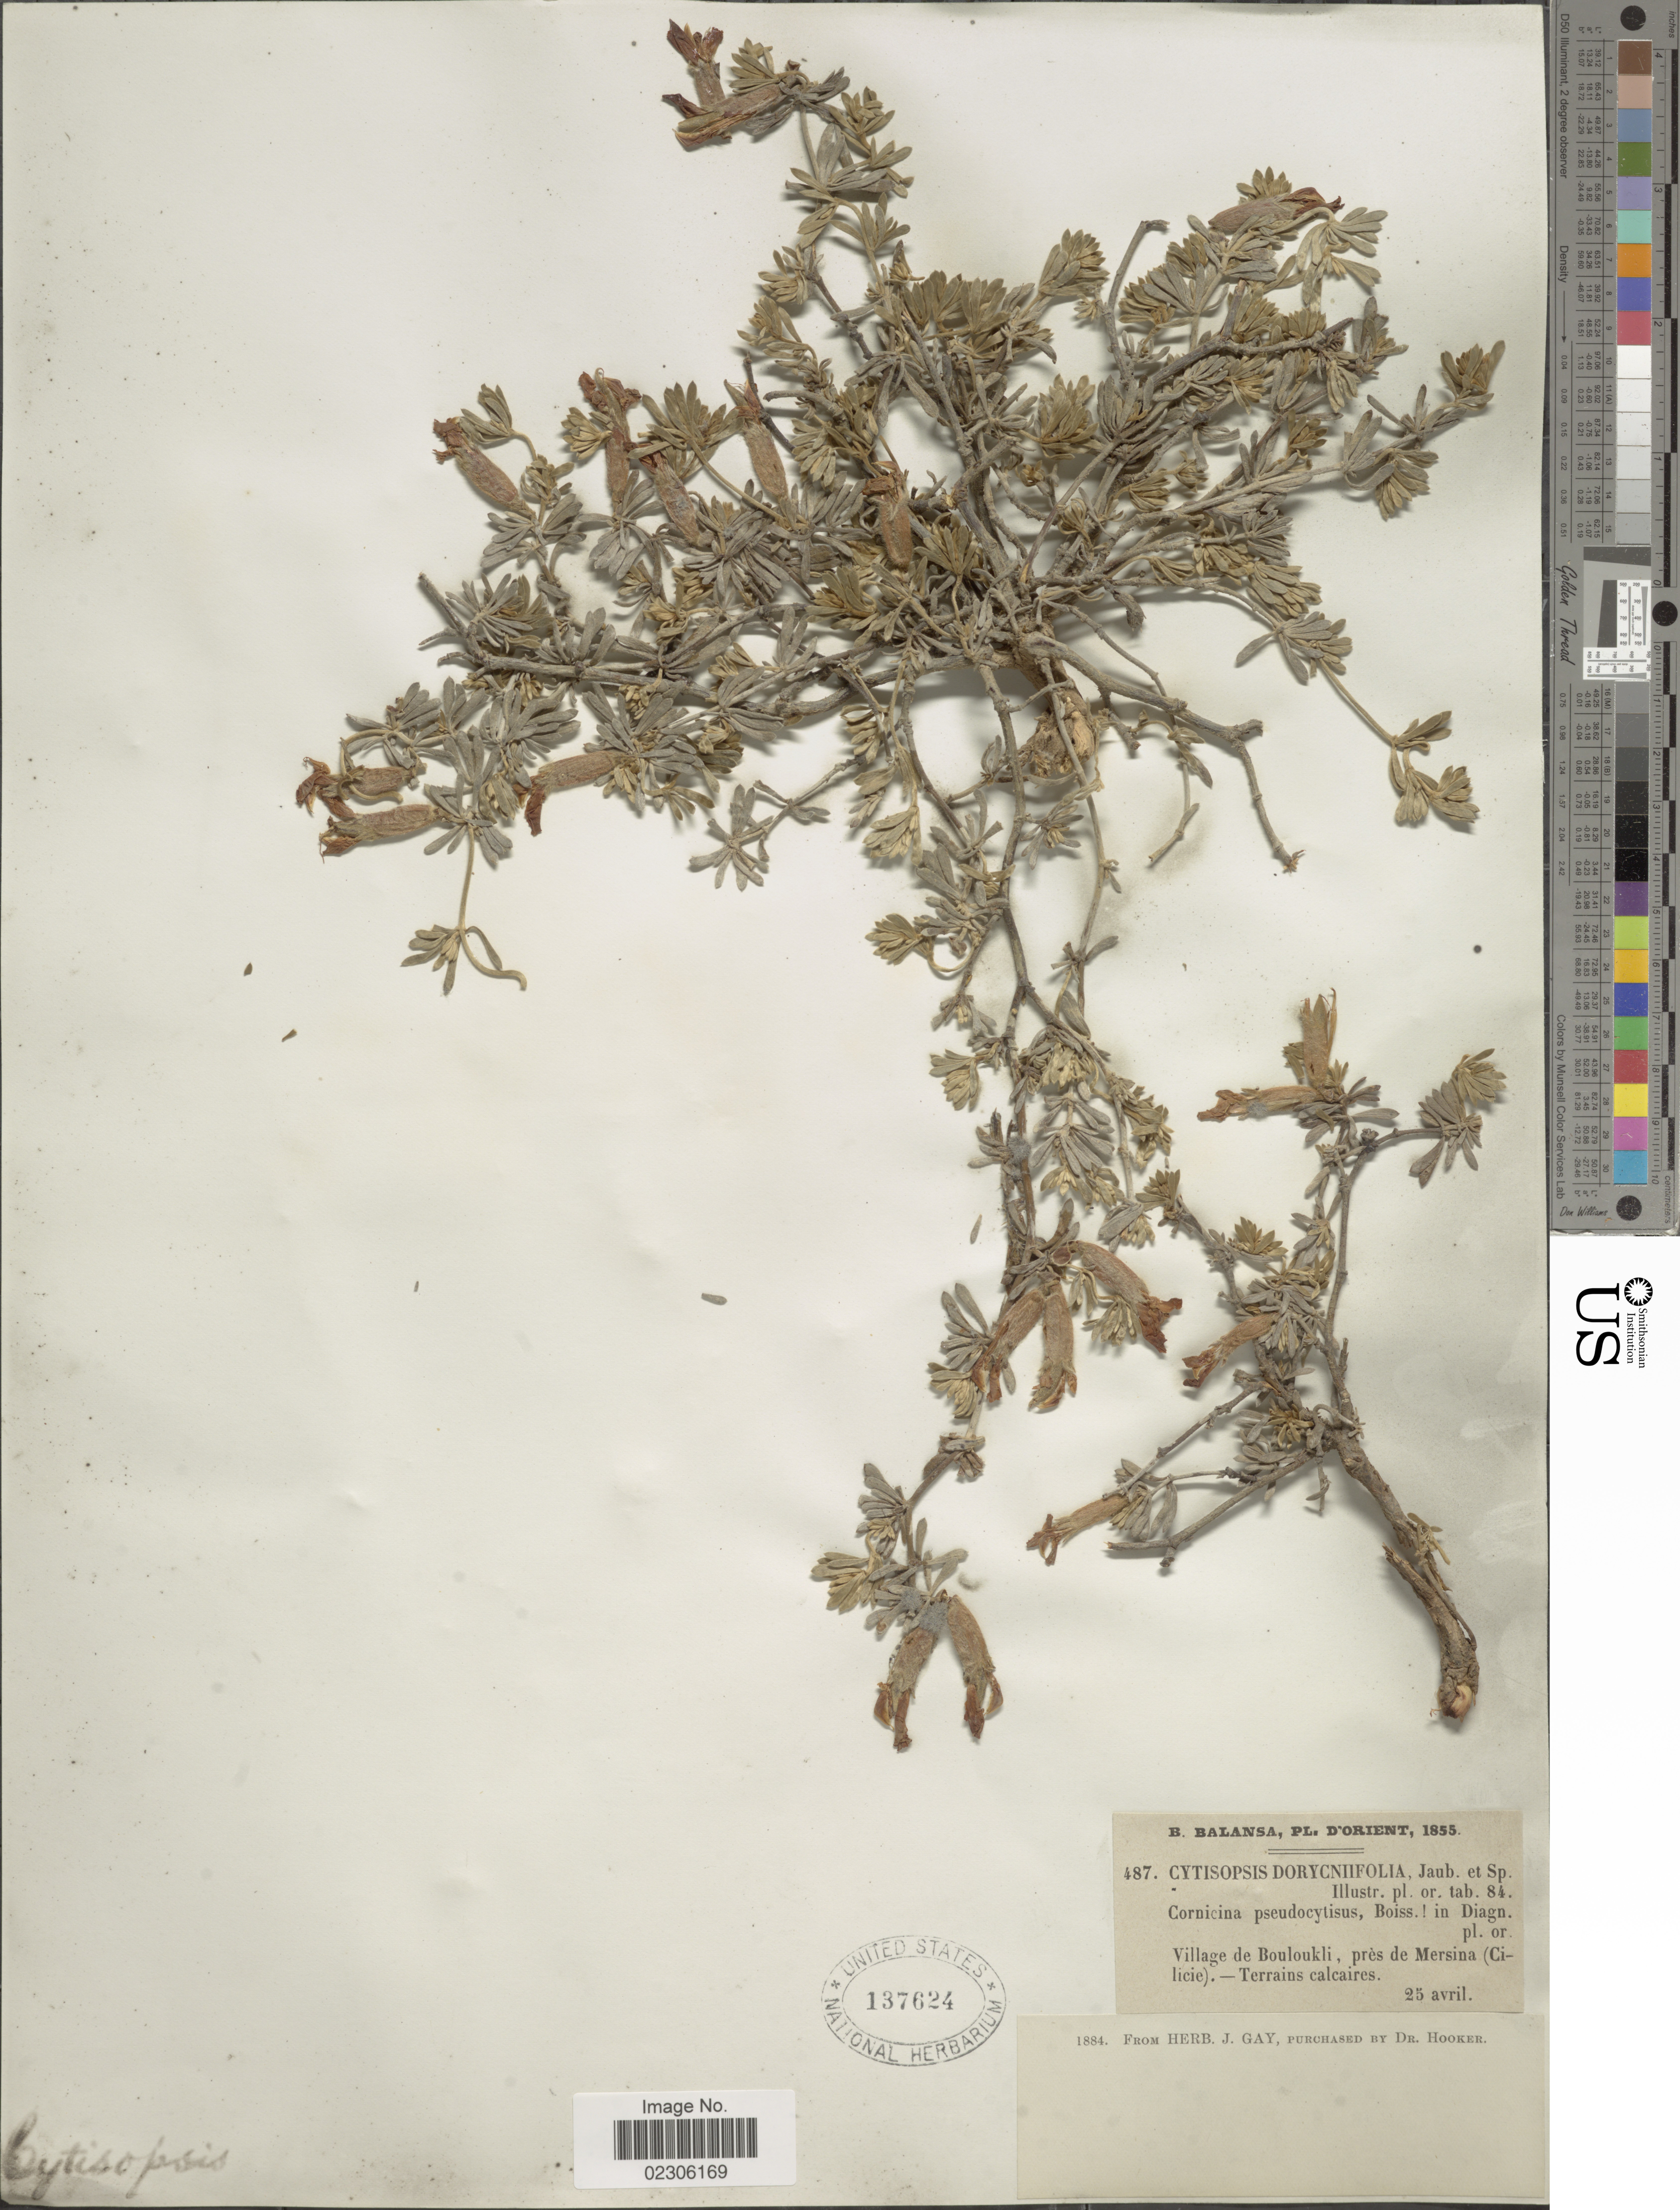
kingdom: Plantae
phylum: Tracheophyta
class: Magnoliopsida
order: Fabales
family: Fabaceae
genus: Cytisopsis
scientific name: Cytisopsis dorycniifolia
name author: Jaub. & Spach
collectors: B. Balansa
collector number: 487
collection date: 1855-04-25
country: Turkey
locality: Pl. D'Orient, Village de Bouloukli, pres de Mersina (Cilicie) Terrains calcaires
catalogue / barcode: US 137624